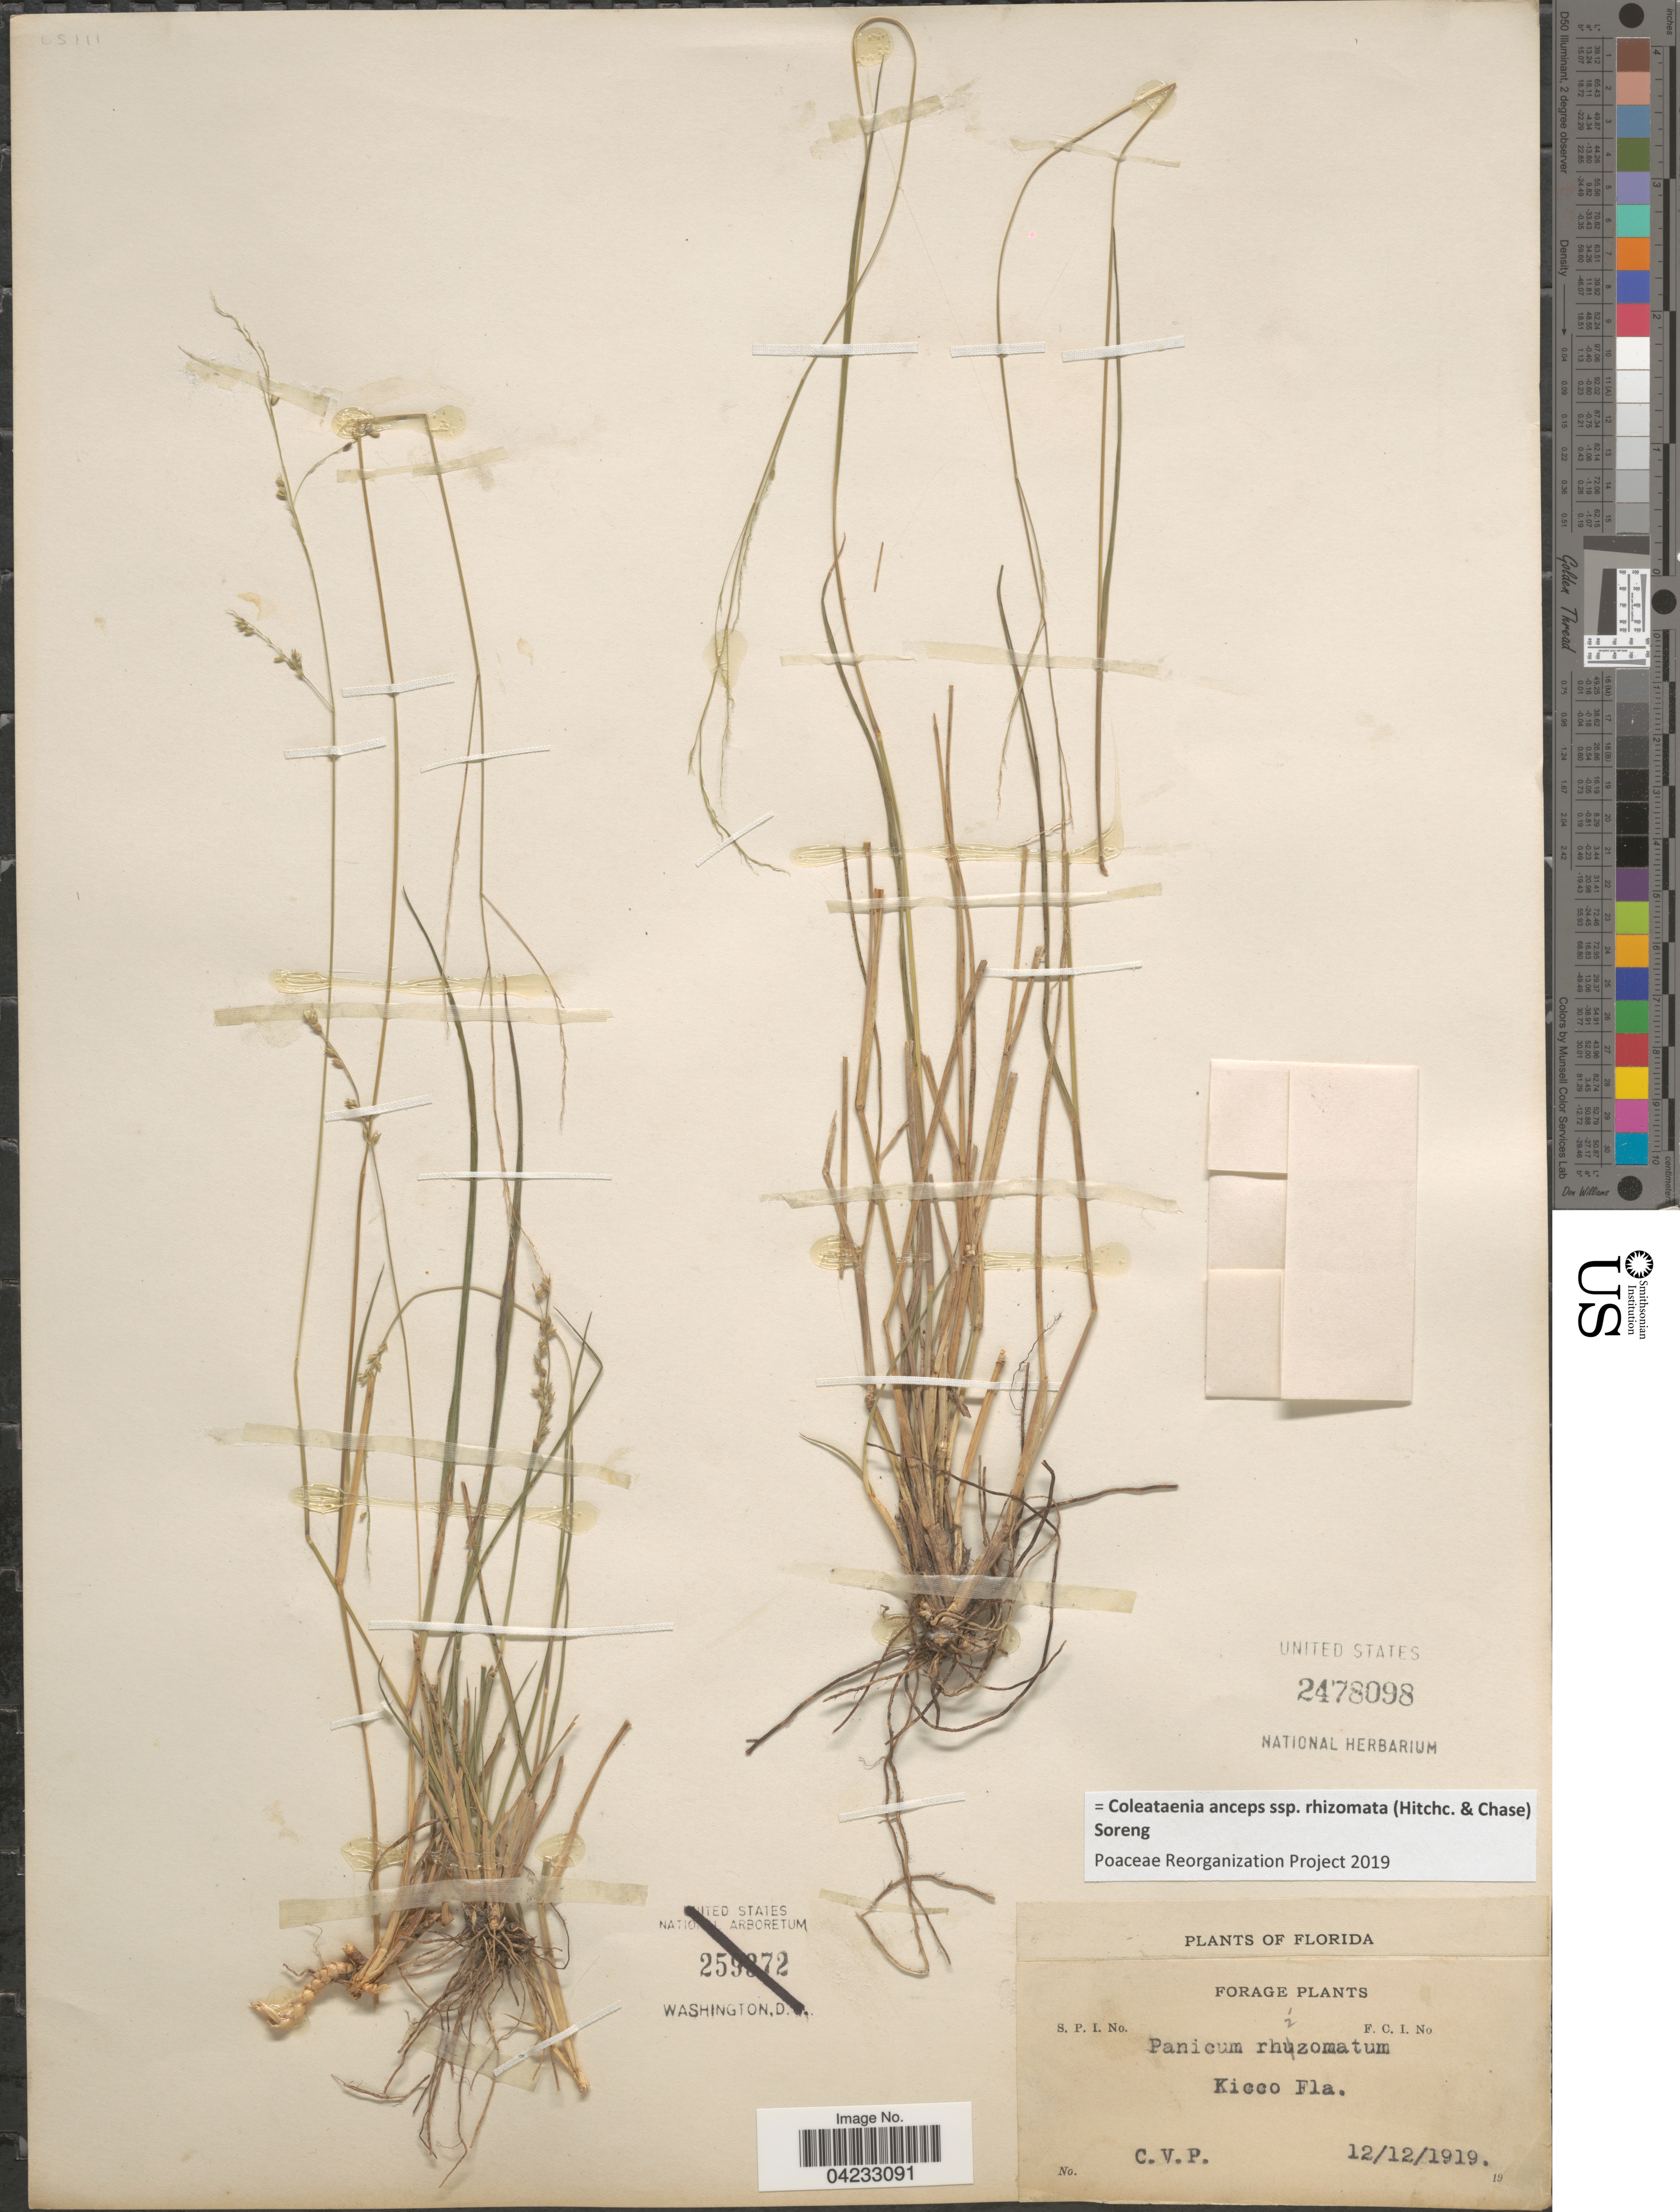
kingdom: Plantae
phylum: Tracheophyta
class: Liliopsida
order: Poales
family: Poaceae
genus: Coleataenia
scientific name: Coleataenia anceps subsp. rhizomata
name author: (Hitchc. & Chase) Soreng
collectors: C. V. P.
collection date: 1919-12-12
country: United States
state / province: Florida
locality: Kicco.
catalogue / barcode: US 2478098